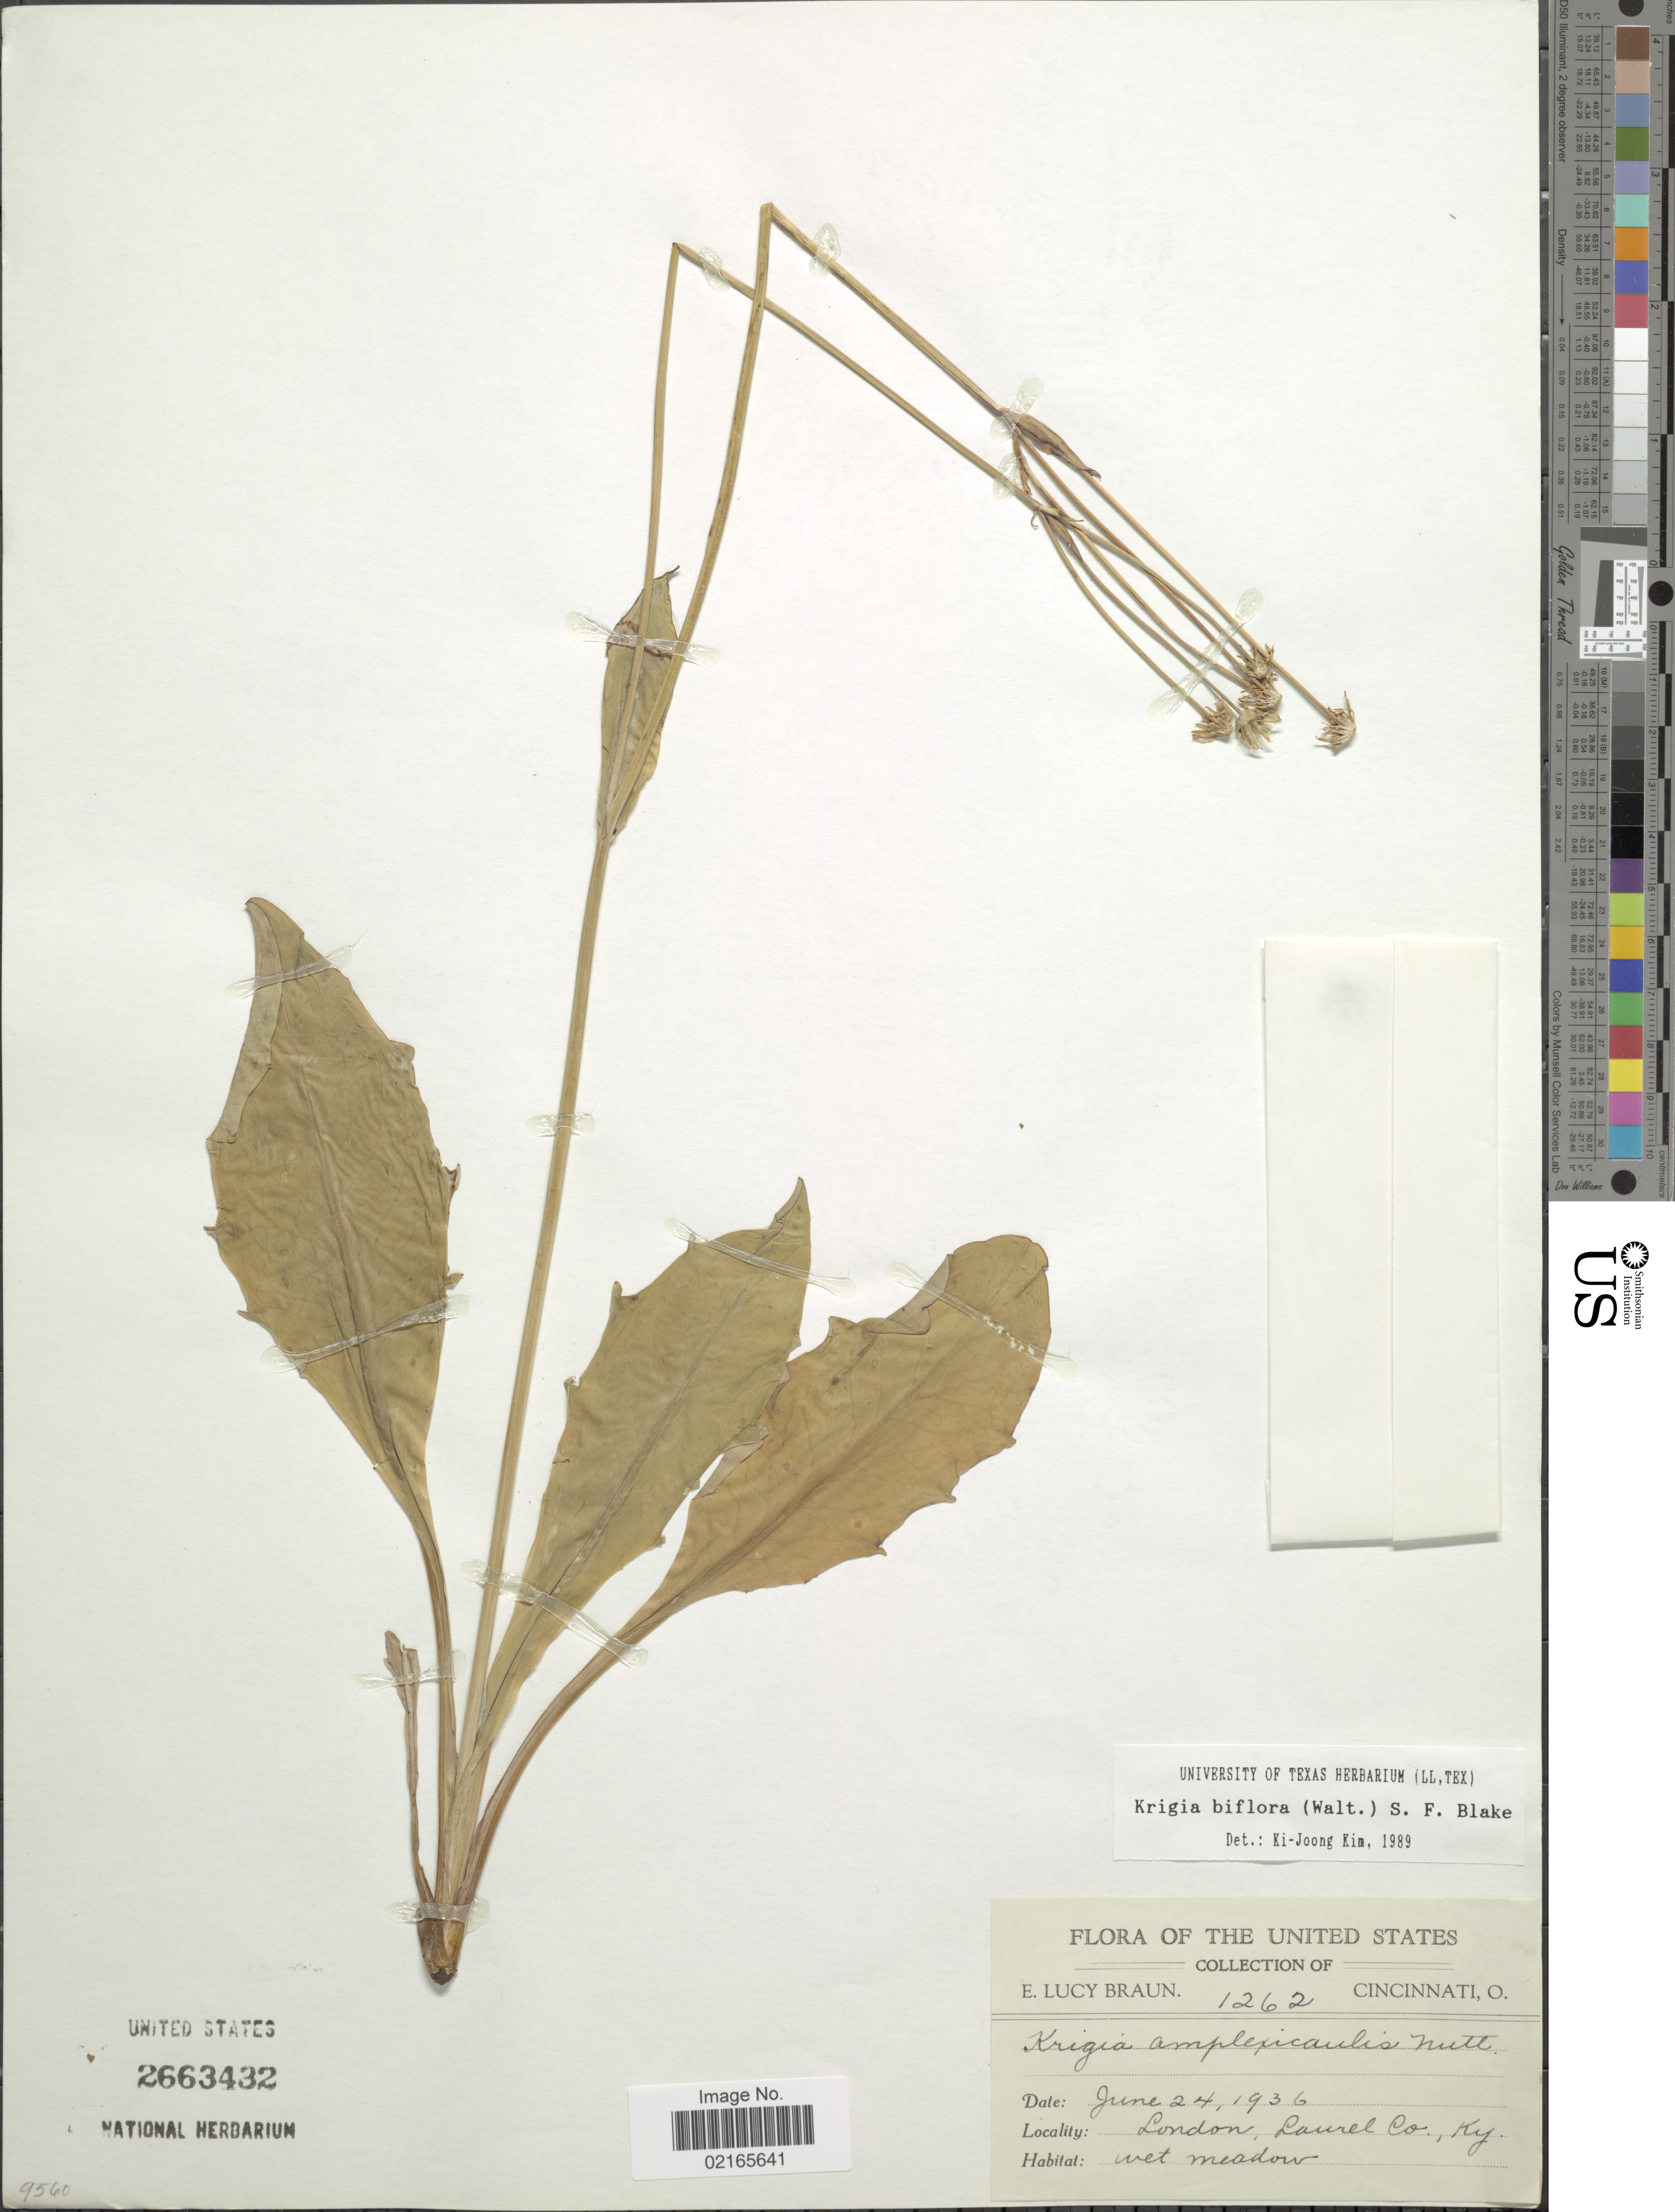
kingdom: Plantae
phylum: Tracheophyta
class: Magnoliopsida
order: Asterales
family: Asteraceae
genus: Krigia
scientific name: Krigia biflora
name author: (Walter) S.F. Blake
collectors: E. L. Braun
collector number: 1262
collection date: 1936-06-24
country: United States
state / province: Kentucky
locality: London, Laurel Co., Cincinnati O.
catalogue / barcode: US 2663432